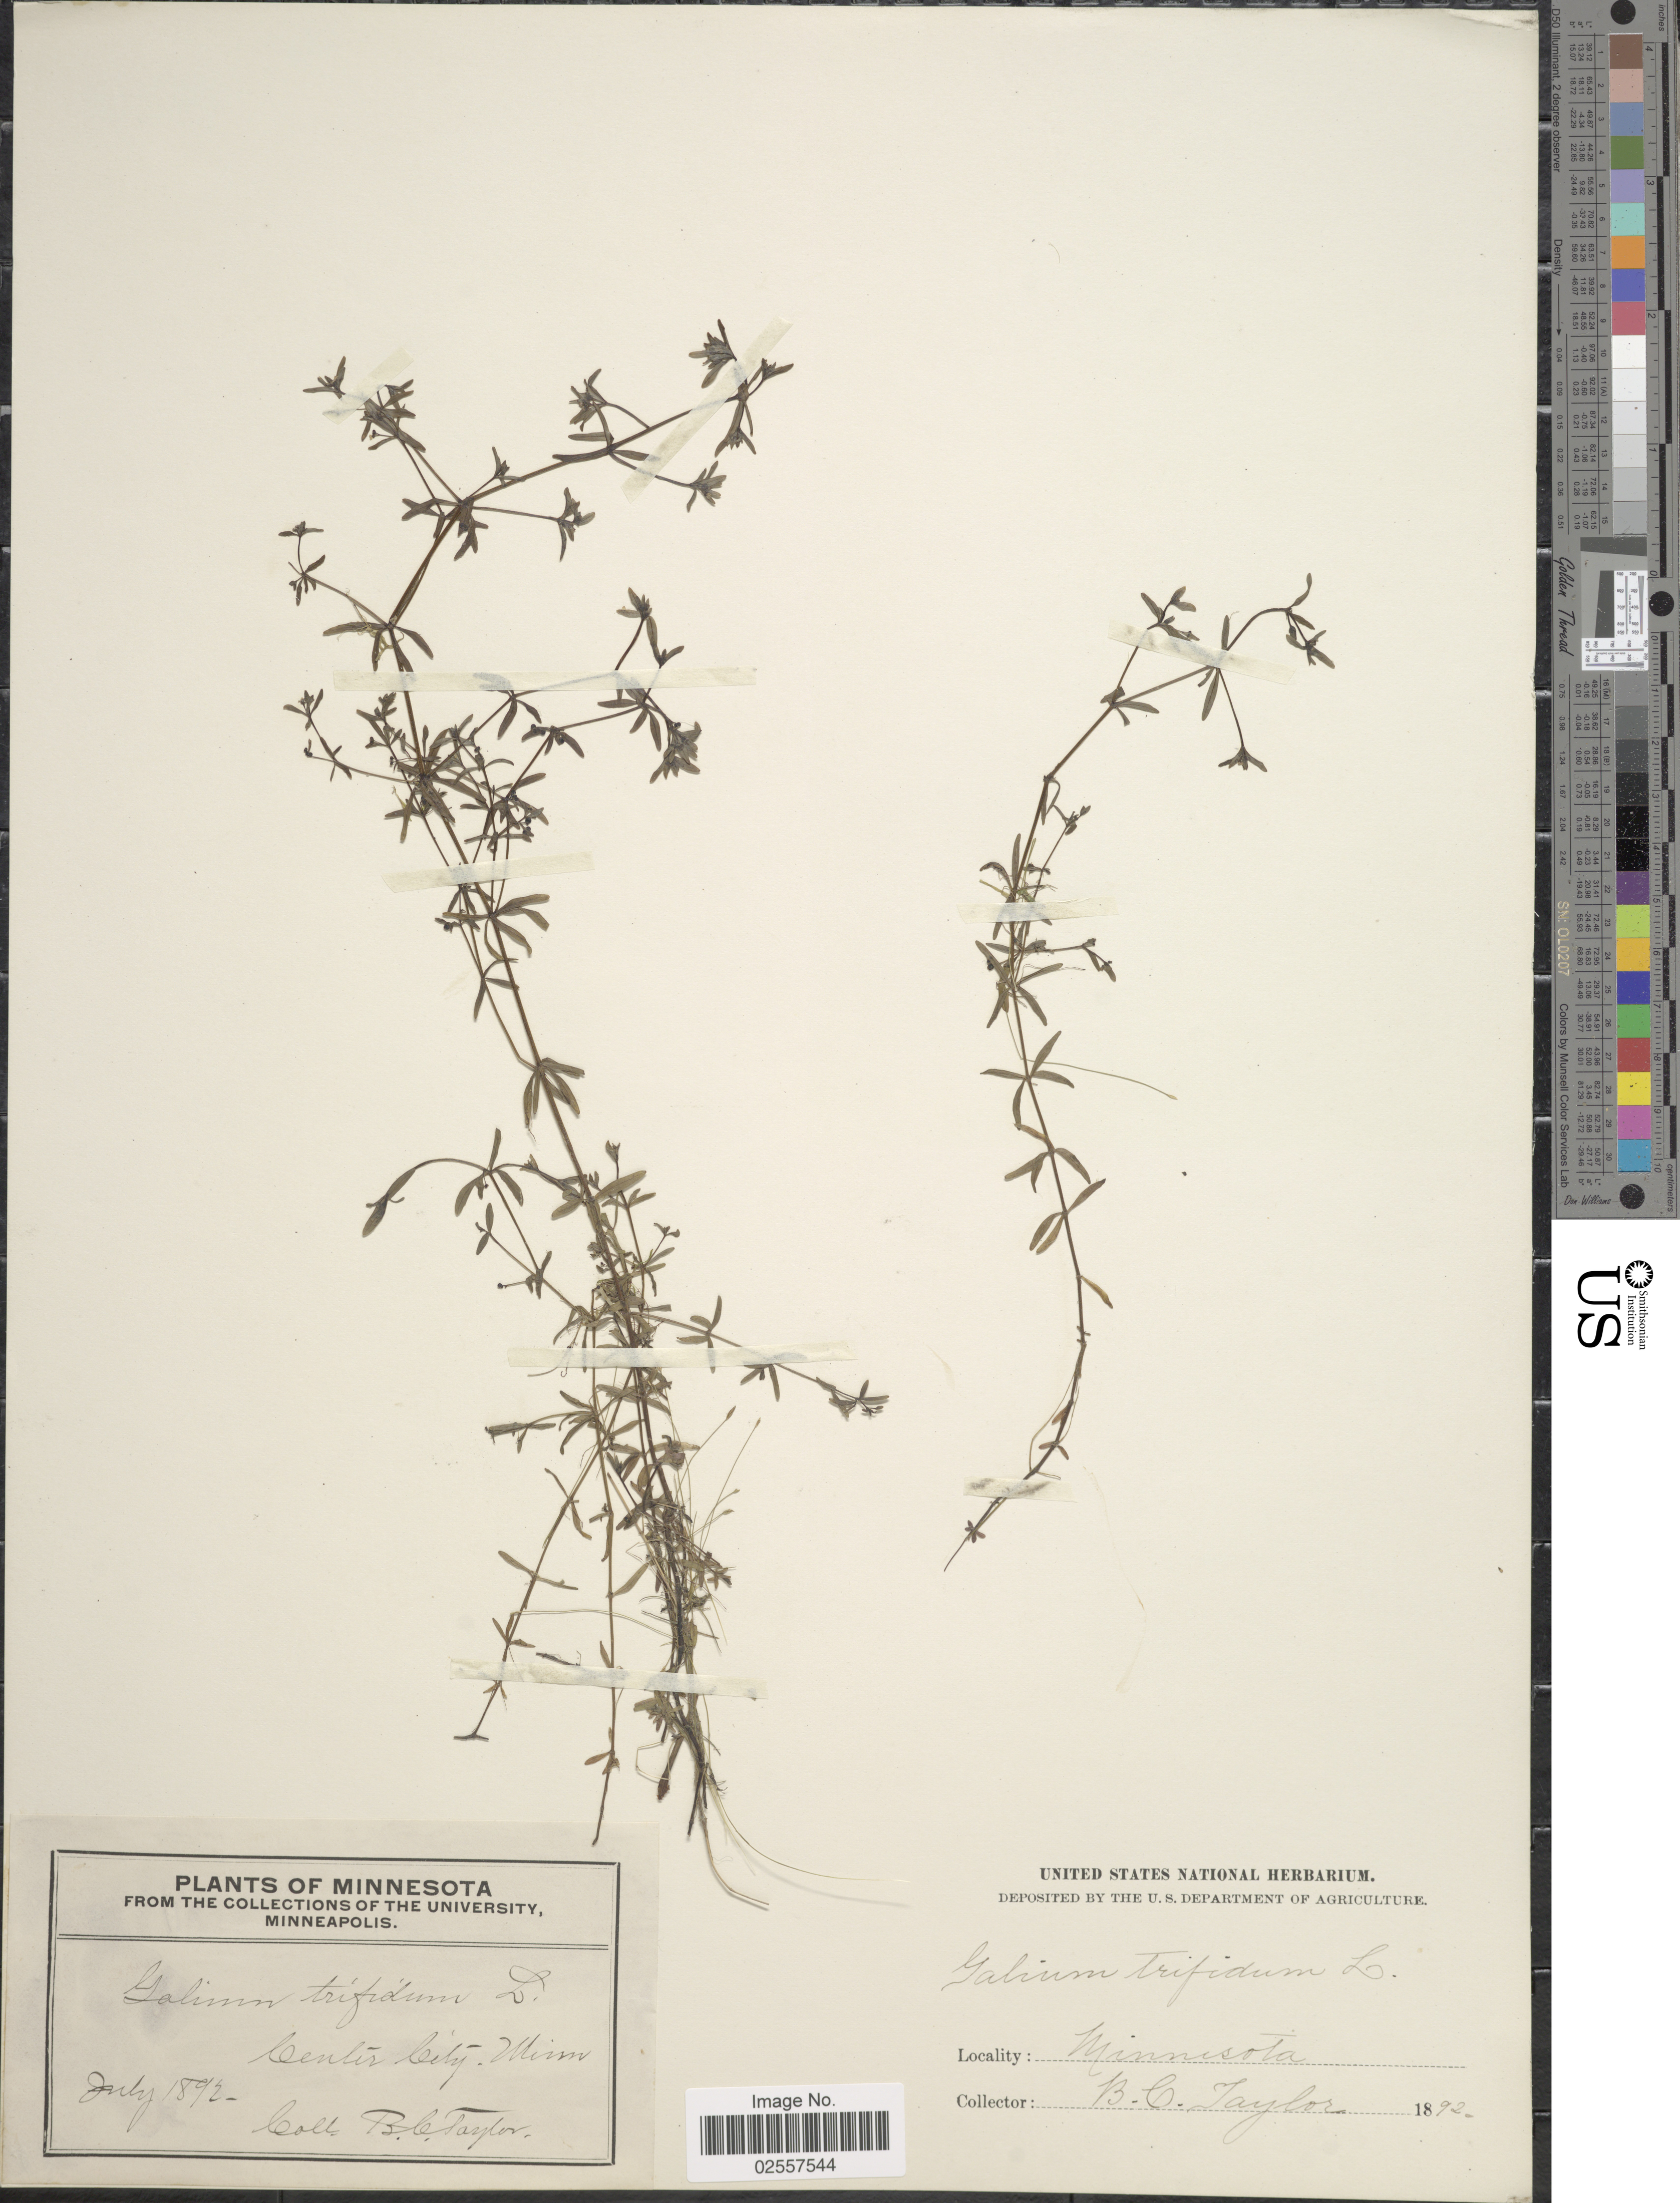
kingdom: Plantae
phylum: Tracheophyta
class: Magnoliopsida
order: Gentianales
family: Rubiaceae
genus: Galium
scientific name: Galium claytoni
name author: Michx.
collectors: B. C. Taylor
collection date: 1892-07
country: United States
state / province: Minnesota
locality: Center City